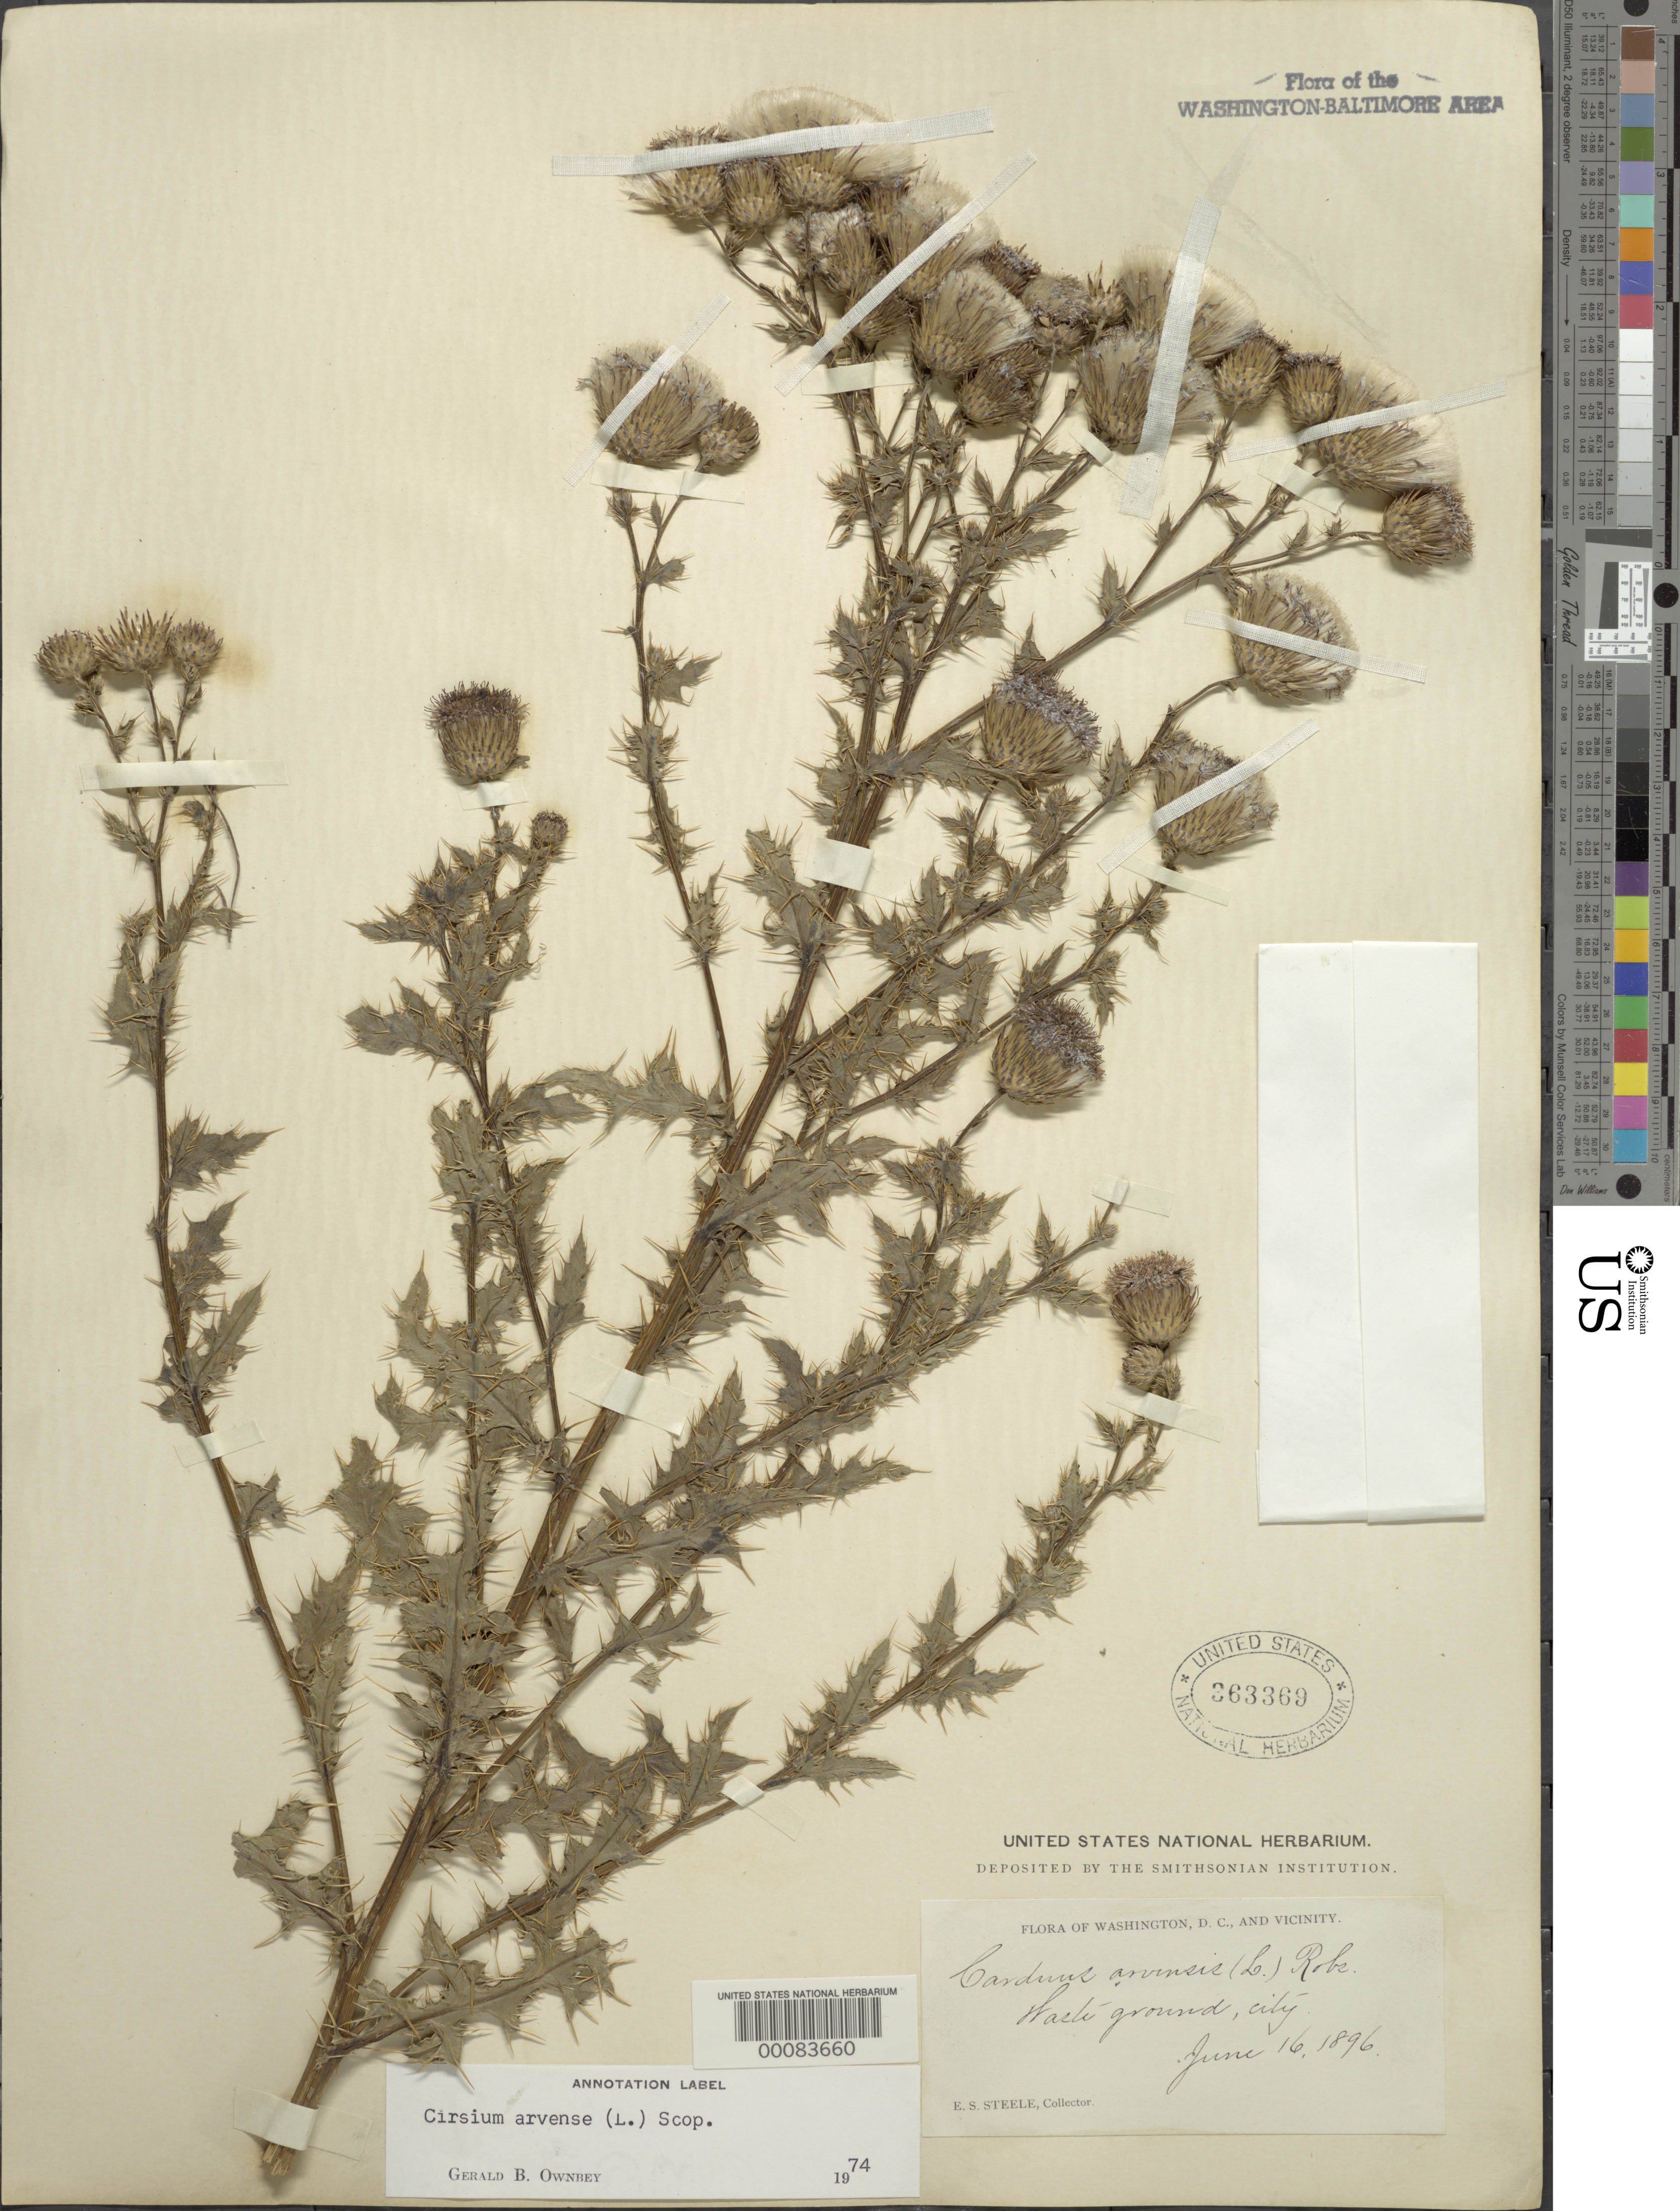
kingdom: Plantae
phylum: Tracheophyta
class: Magnoliopsida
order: Asterales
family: Asteraceae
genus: Cirsium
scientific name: Cirsium arvense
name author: (L.) Scop.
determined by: Ownbey, G. B.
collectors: E. Steele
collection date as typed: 16 Jun 1896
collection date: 1896-06-16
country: United States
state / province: District of Columbia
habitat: Waste ground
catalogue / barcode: US 363369